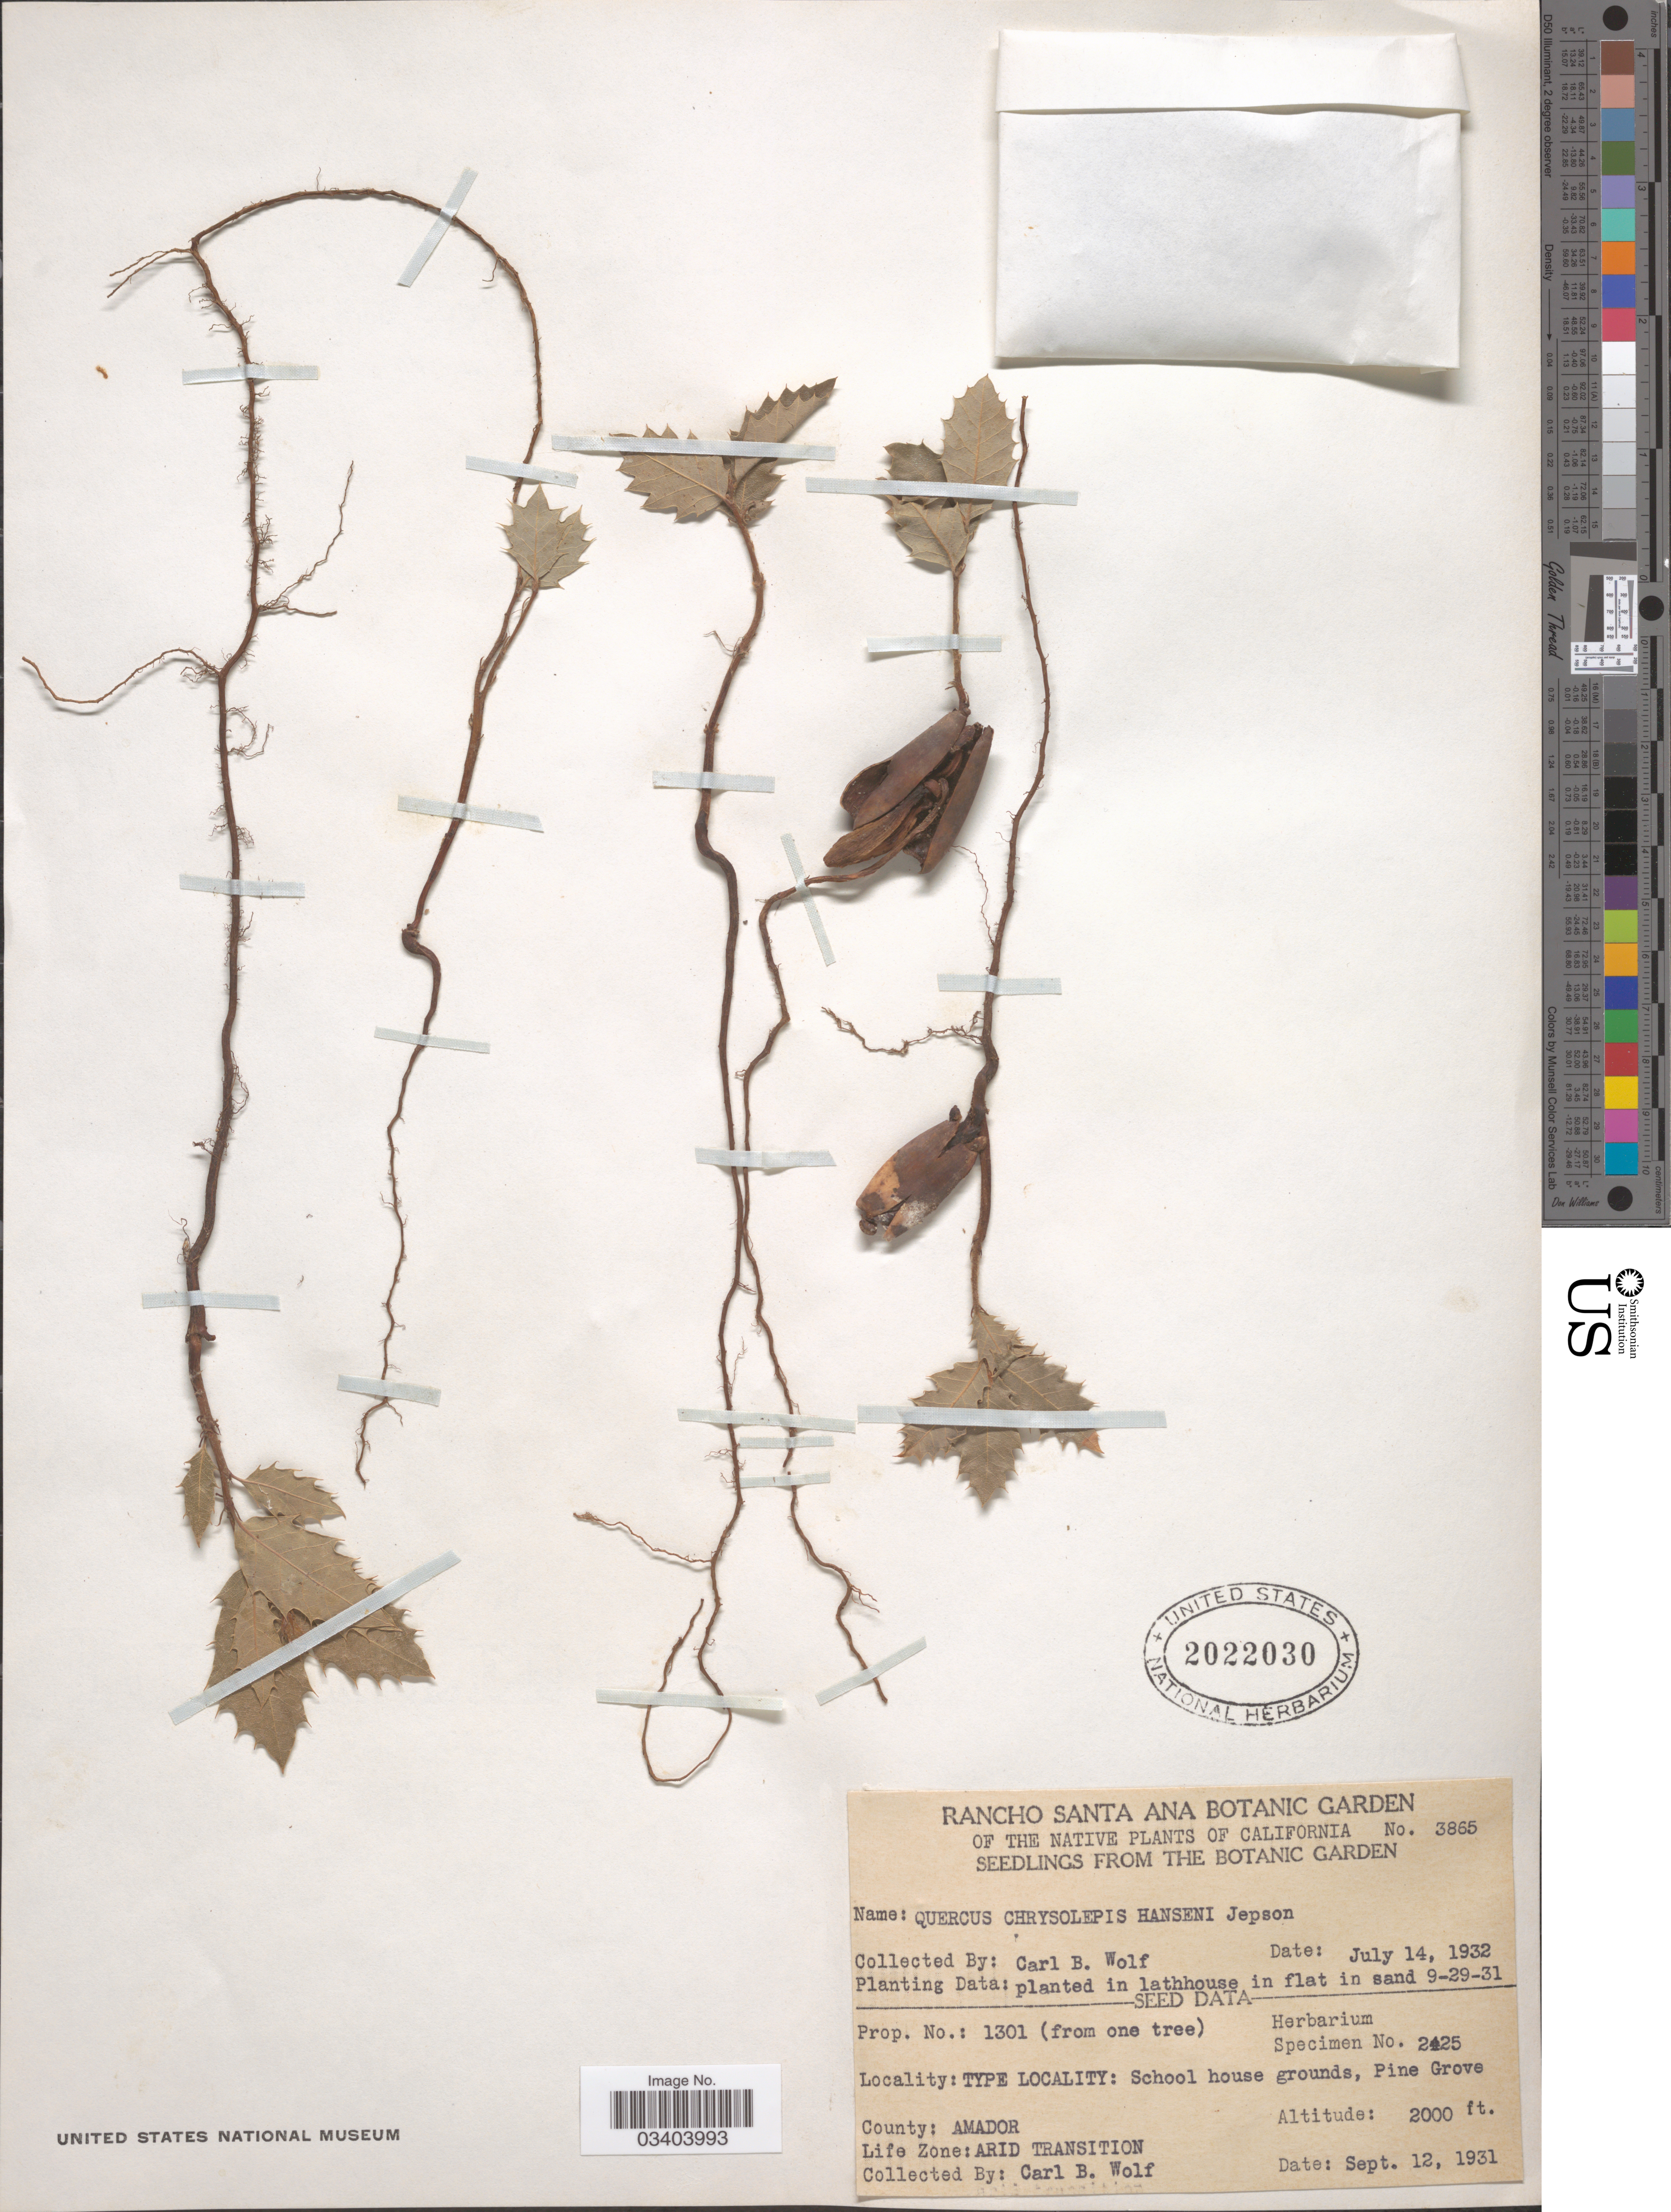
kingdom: Plantae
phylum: Tracheophyta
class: Magnoliopsida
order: Fagales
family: Fagaceae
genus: Quercus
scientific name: Quercus chrysolepis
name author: Liebm.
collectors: C. B. Wolf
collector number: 3865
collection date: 1932-07-14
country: United States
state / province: California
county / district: Orange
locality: Rancho Santa Ana Botanic Garden. Planted in lathhouse in flat in sand.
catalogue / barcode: US 2022030